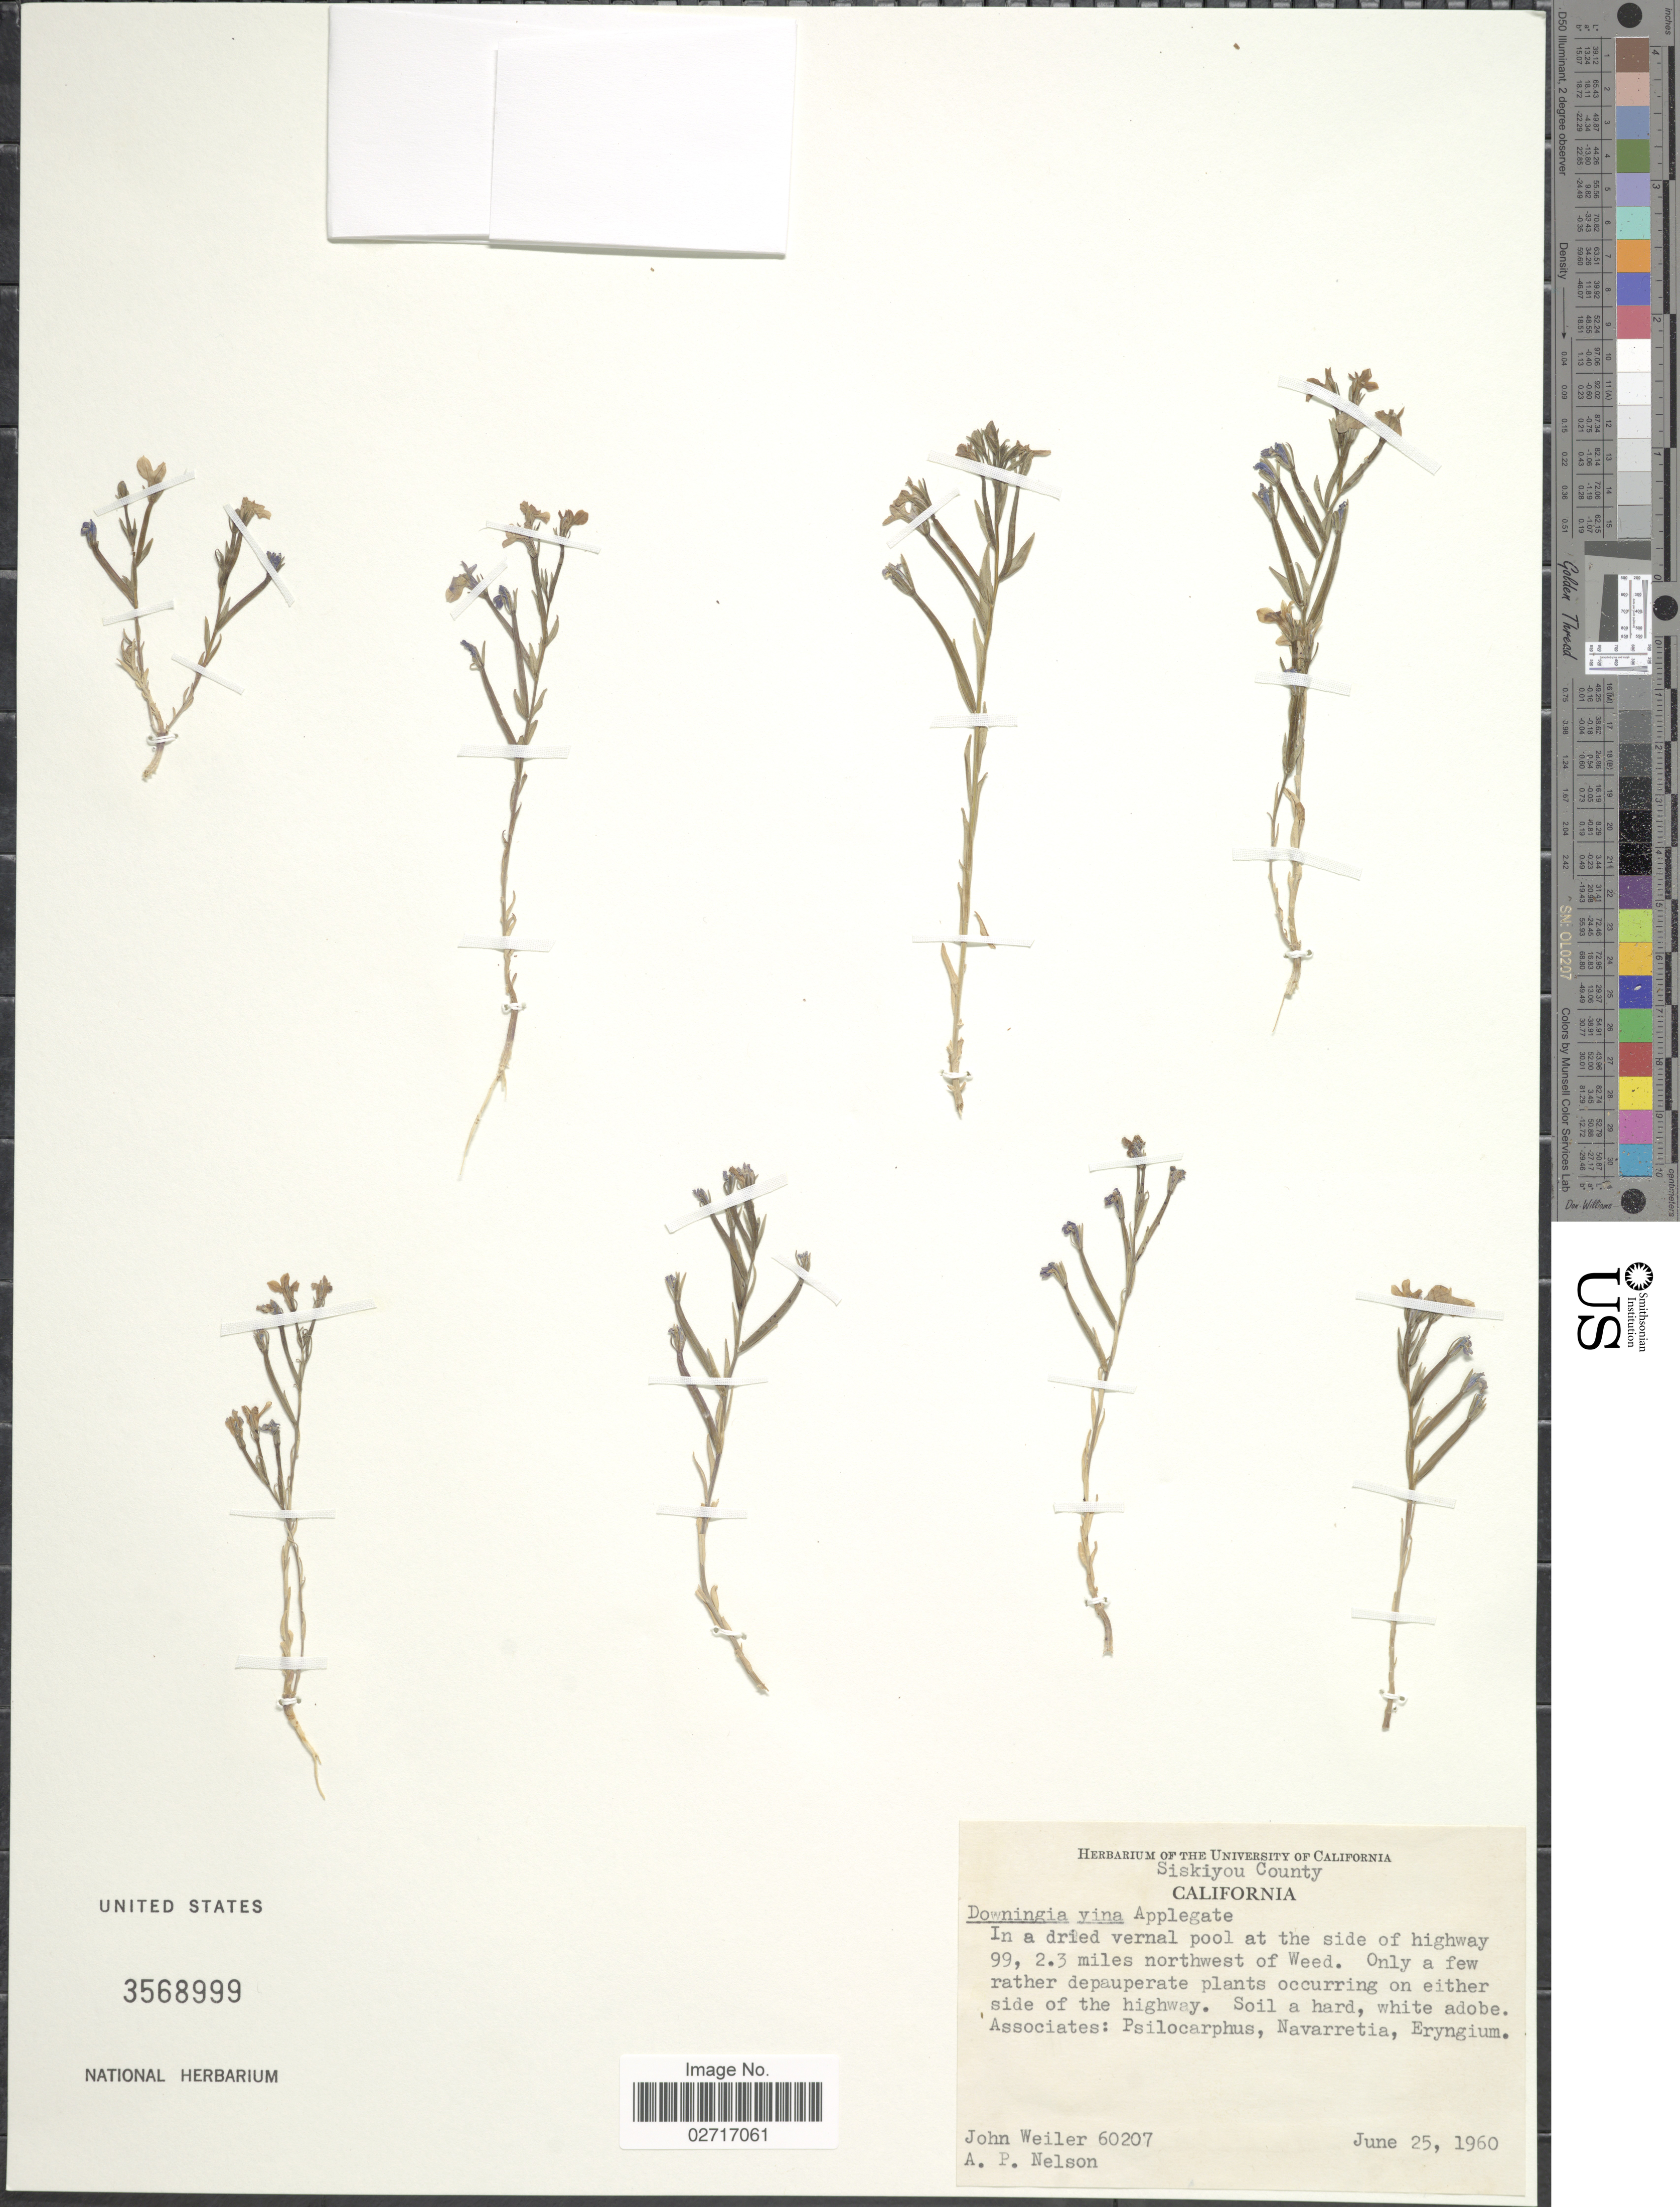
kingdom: Plantae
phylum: Tracheophyta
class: Magnoliopsida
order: Asterales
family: Campanulaceae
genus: Downingia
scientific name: Downingia yina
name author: Applegate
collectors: J. H. Weiler & A. Nelson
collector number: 60207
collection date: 1960-06-25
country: United States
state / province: California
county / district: Siskiyou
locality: Siskiyou County. In a dried vernal pool at the side of highway 99, 2.3 miles northwest of Weed.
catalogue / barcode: US 2568999